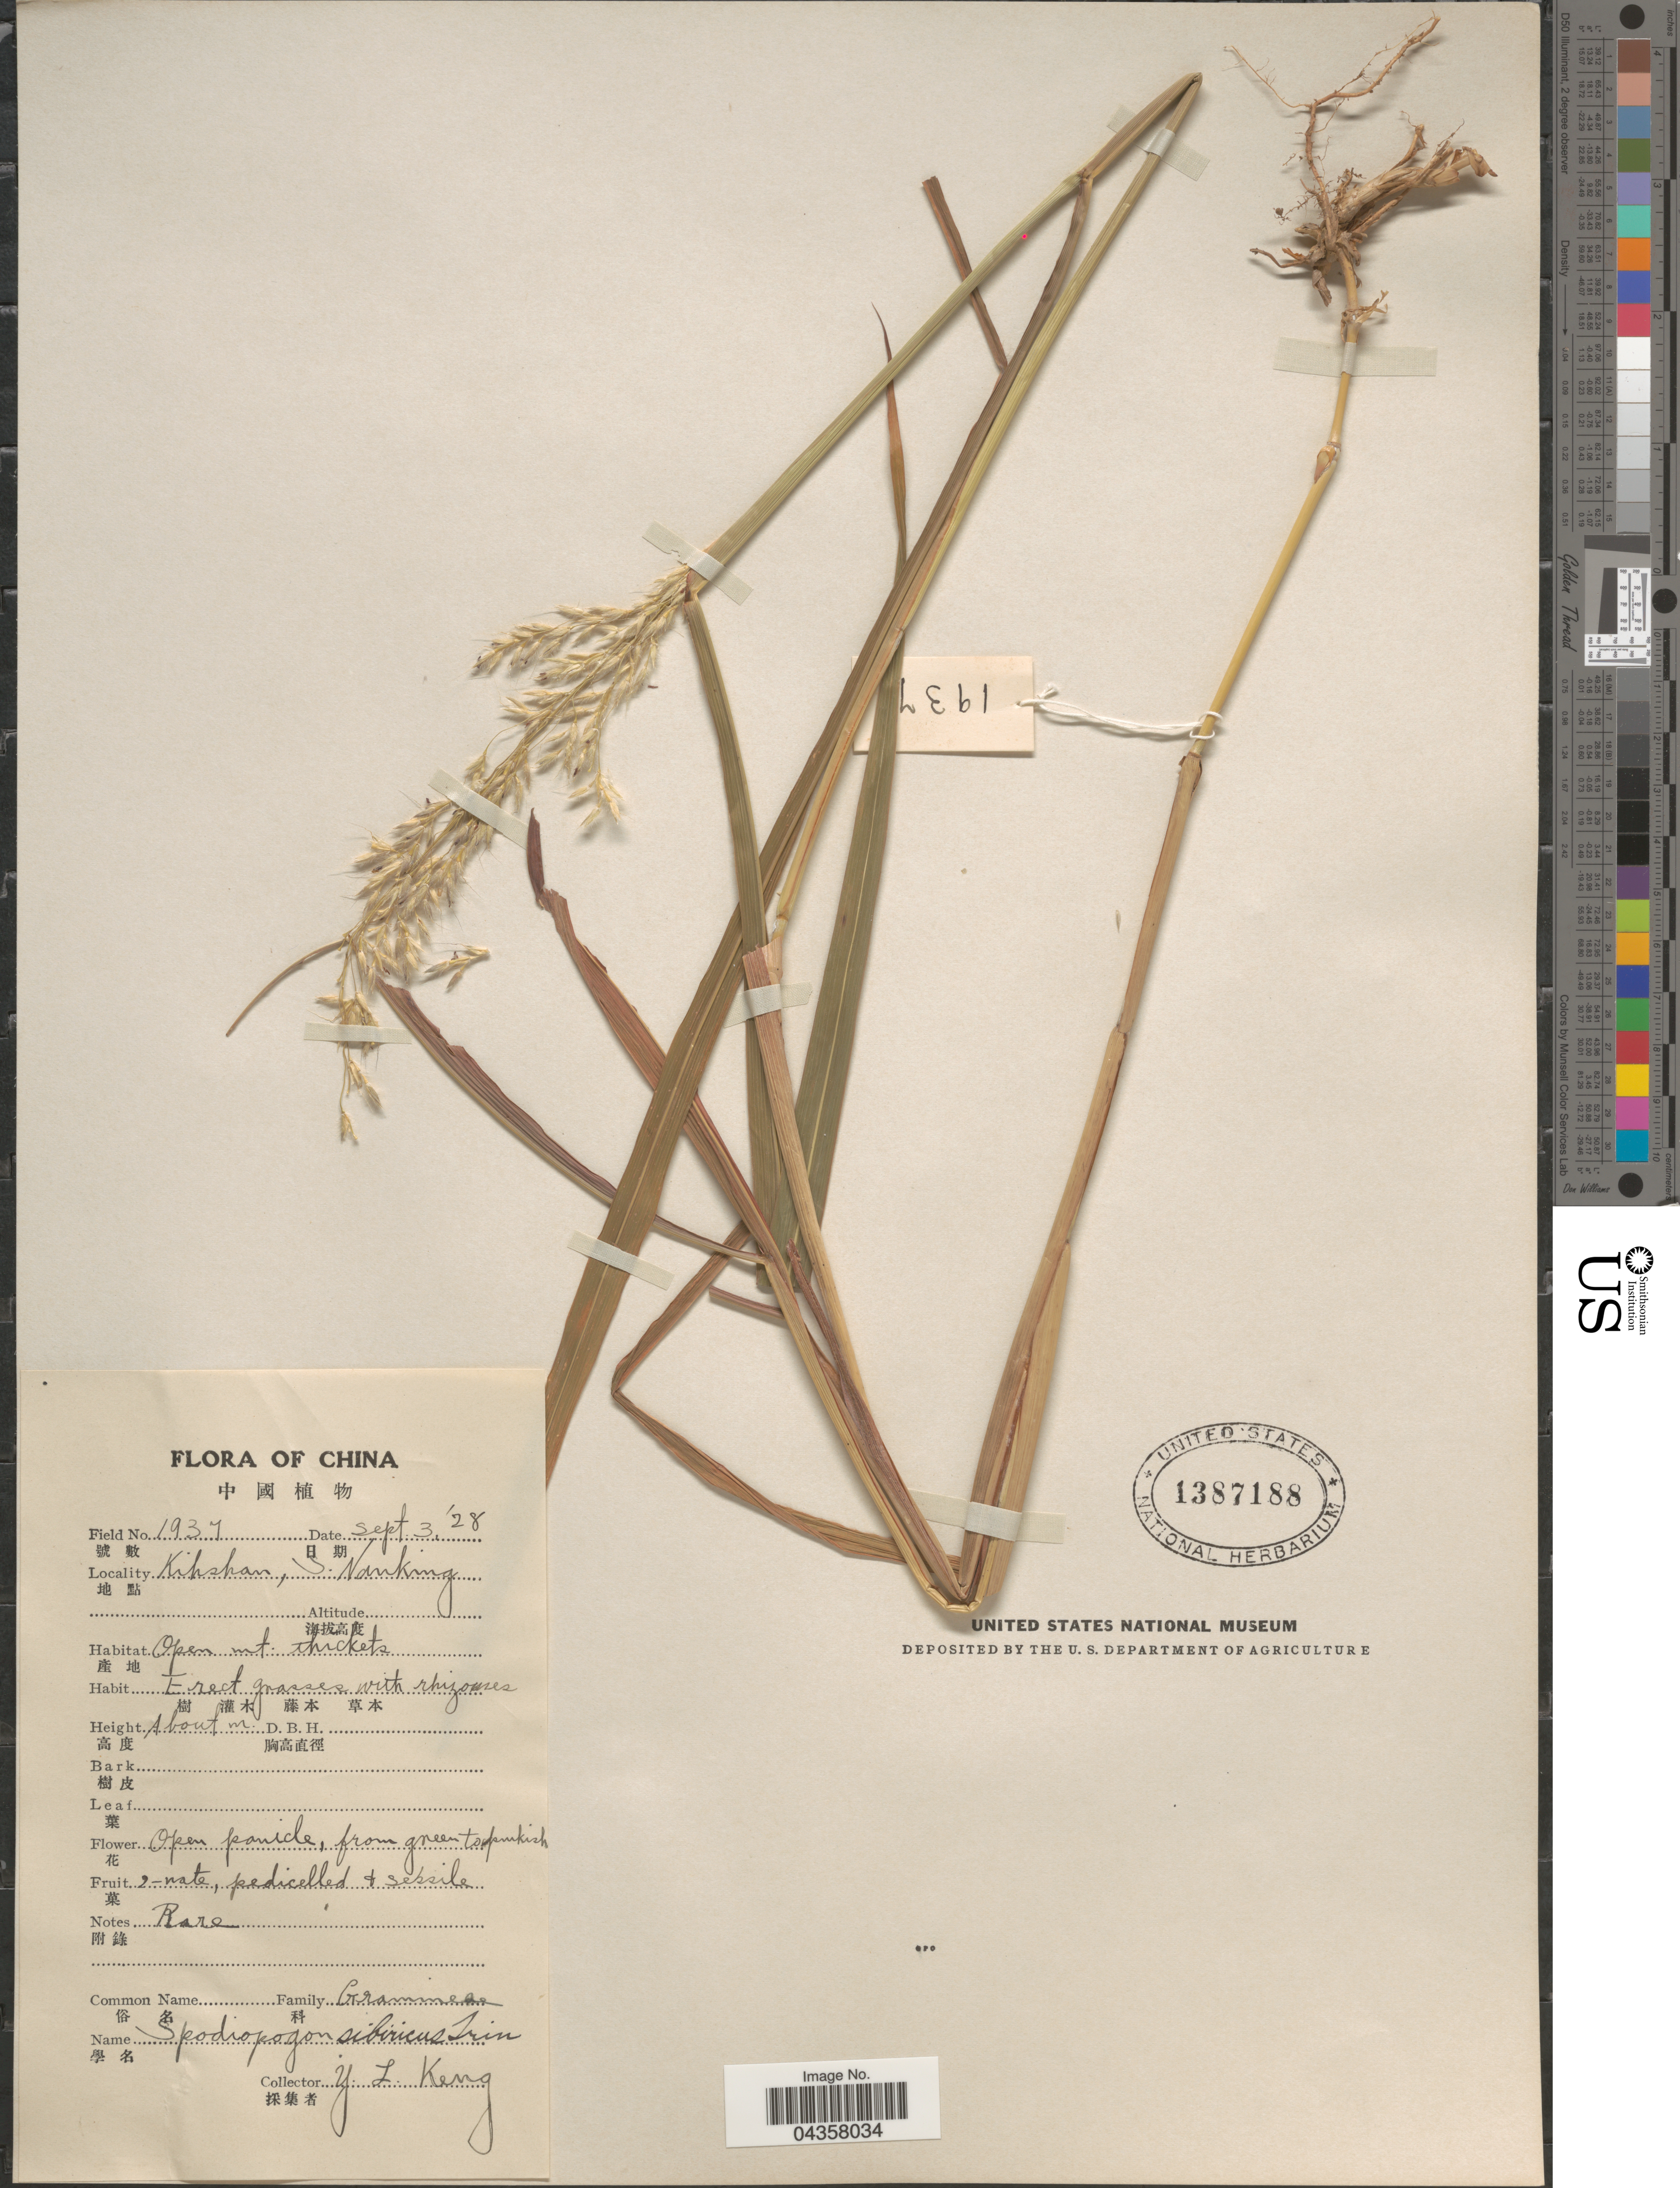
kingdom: Plantae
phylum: Tracheophyta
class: Liliopsida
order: Poales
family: Poaceae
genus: Spodiopogon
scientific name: Spodiopogon sibiricus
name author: Trin.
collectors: Y. L. Keng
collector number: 1937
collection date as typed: Transcribed d/m/y: 3/9/28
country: China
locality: Kihshan, S. Nanking.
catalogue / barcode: US 1387188